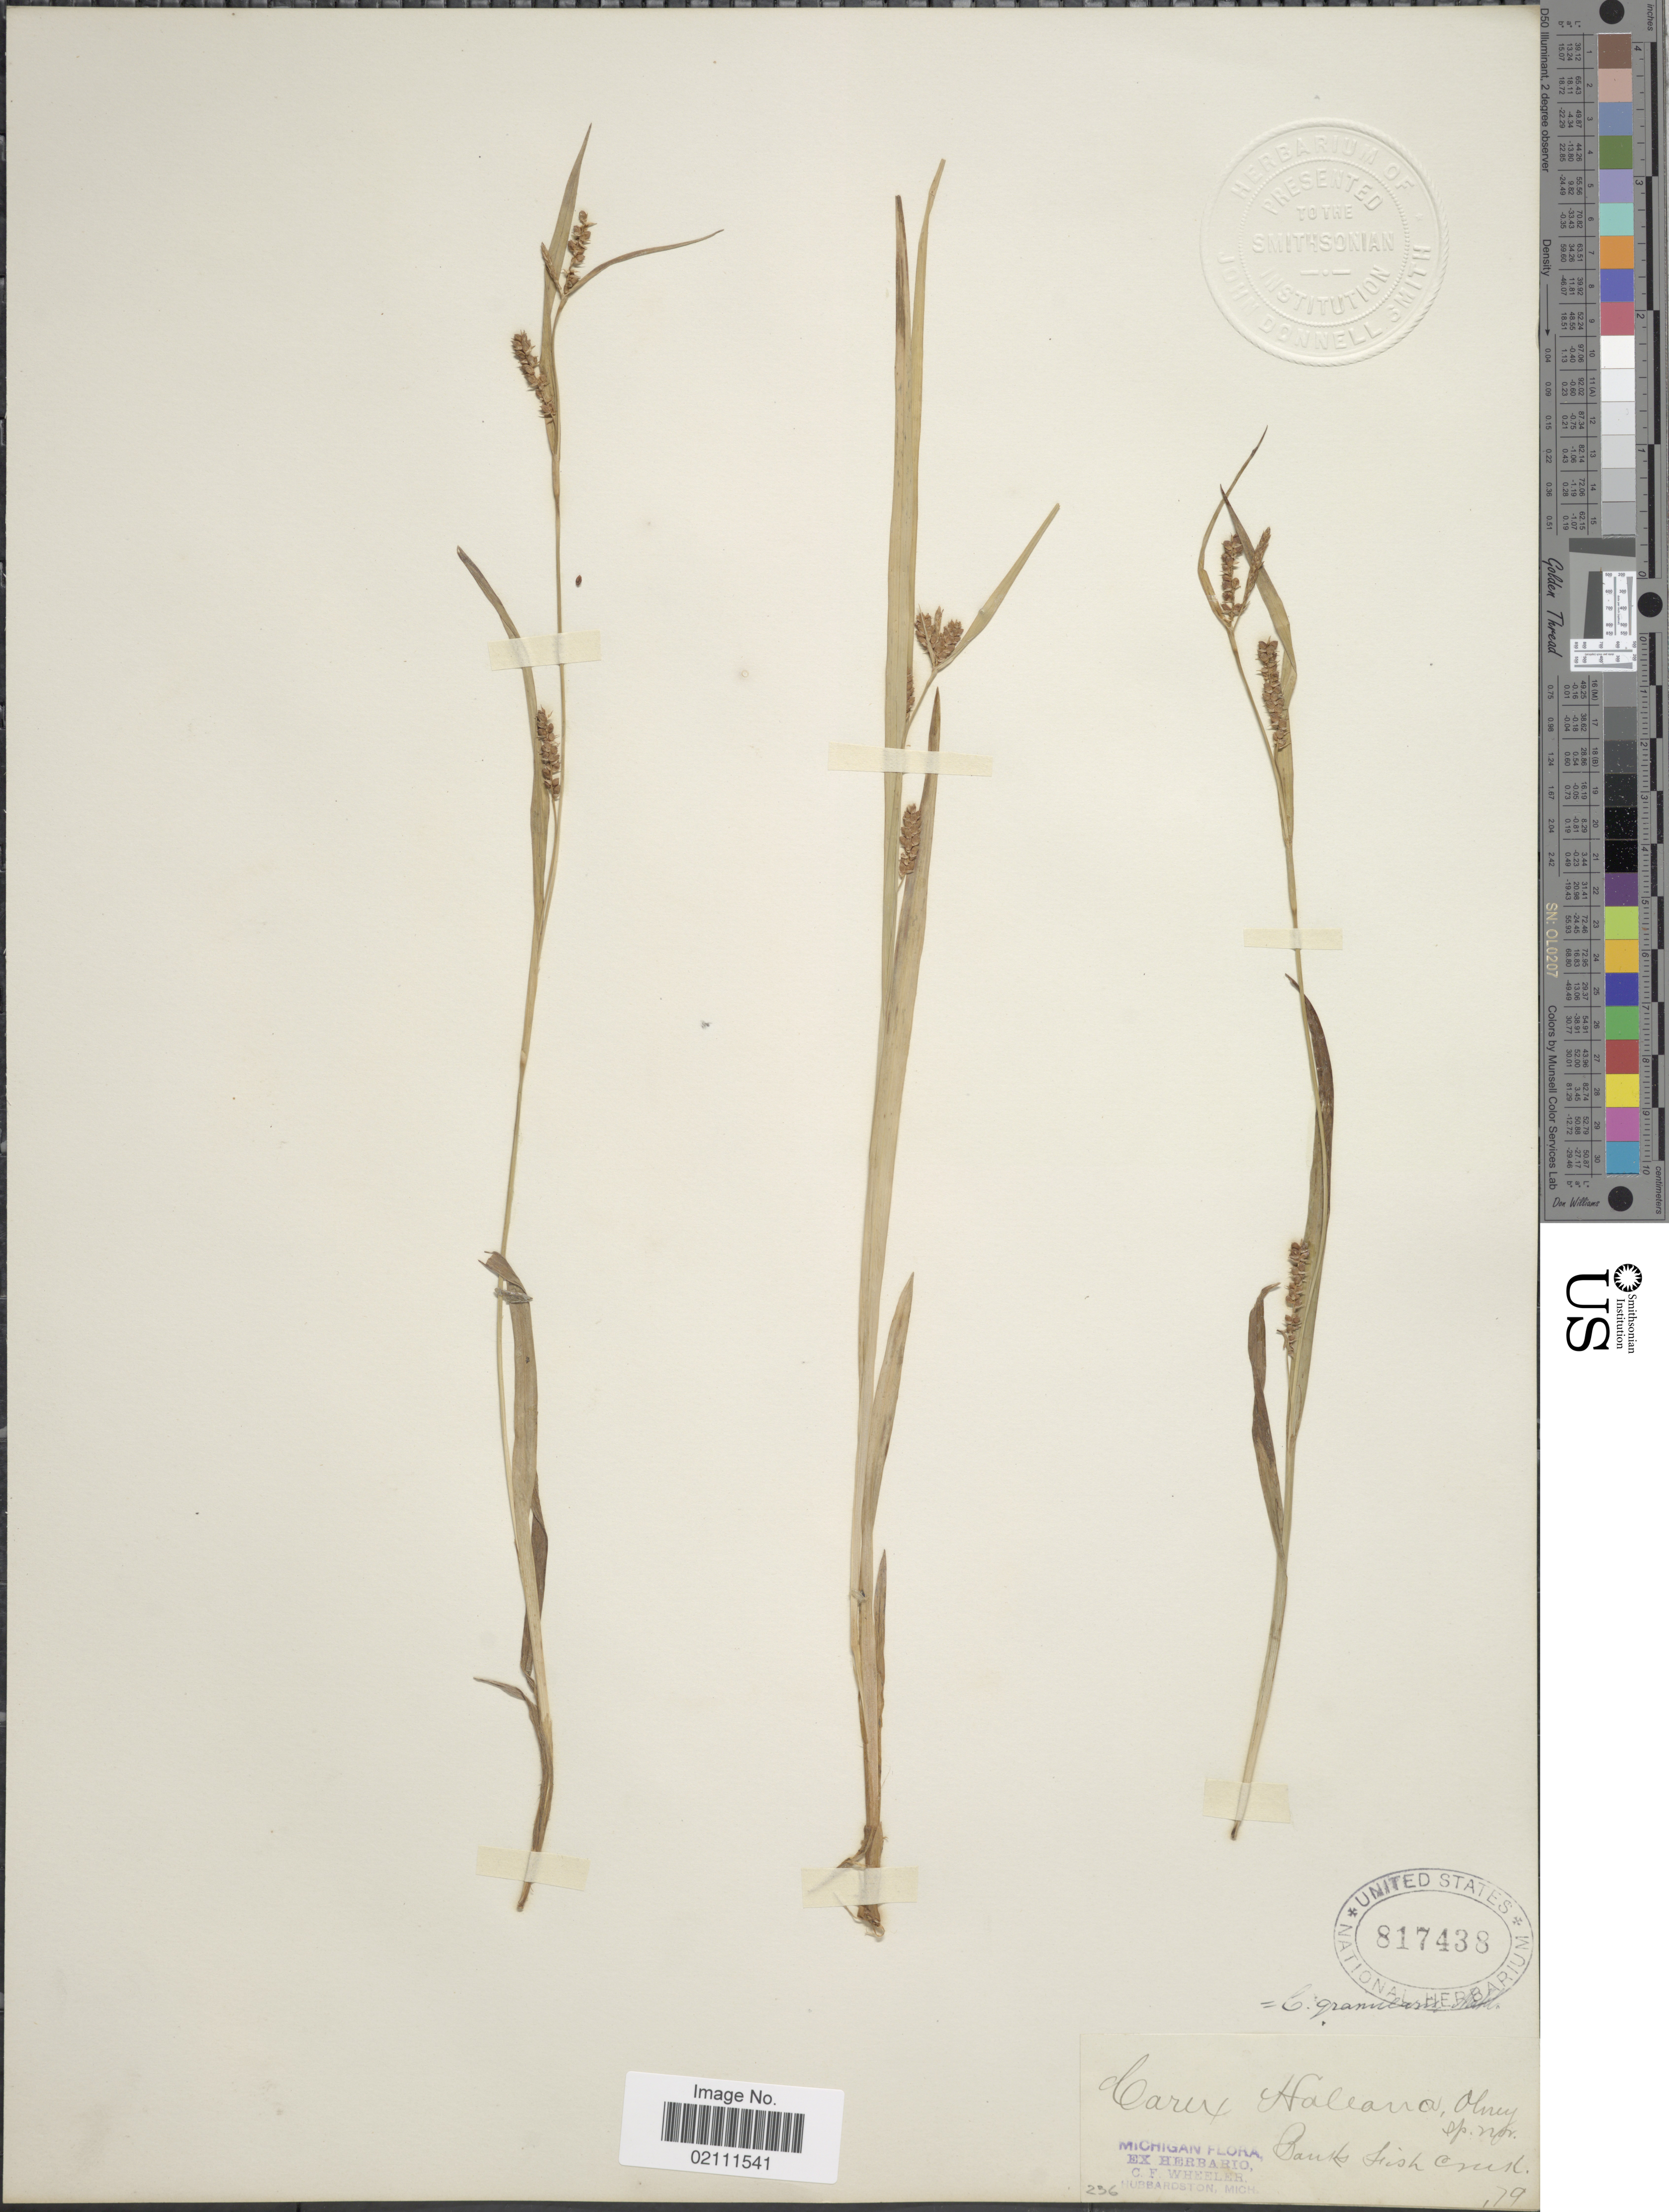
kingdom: Plantae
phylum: Tracheophyta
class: Liliopsida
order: Poales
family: Cyperaceae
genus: Carex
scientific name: Carex granularis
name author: Muhl. ex Willd.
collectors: Ex Herb. C. F. Wheeler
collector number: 236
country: United States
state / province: Michigan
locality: Banks Fish Creek.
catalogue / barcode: US 817438